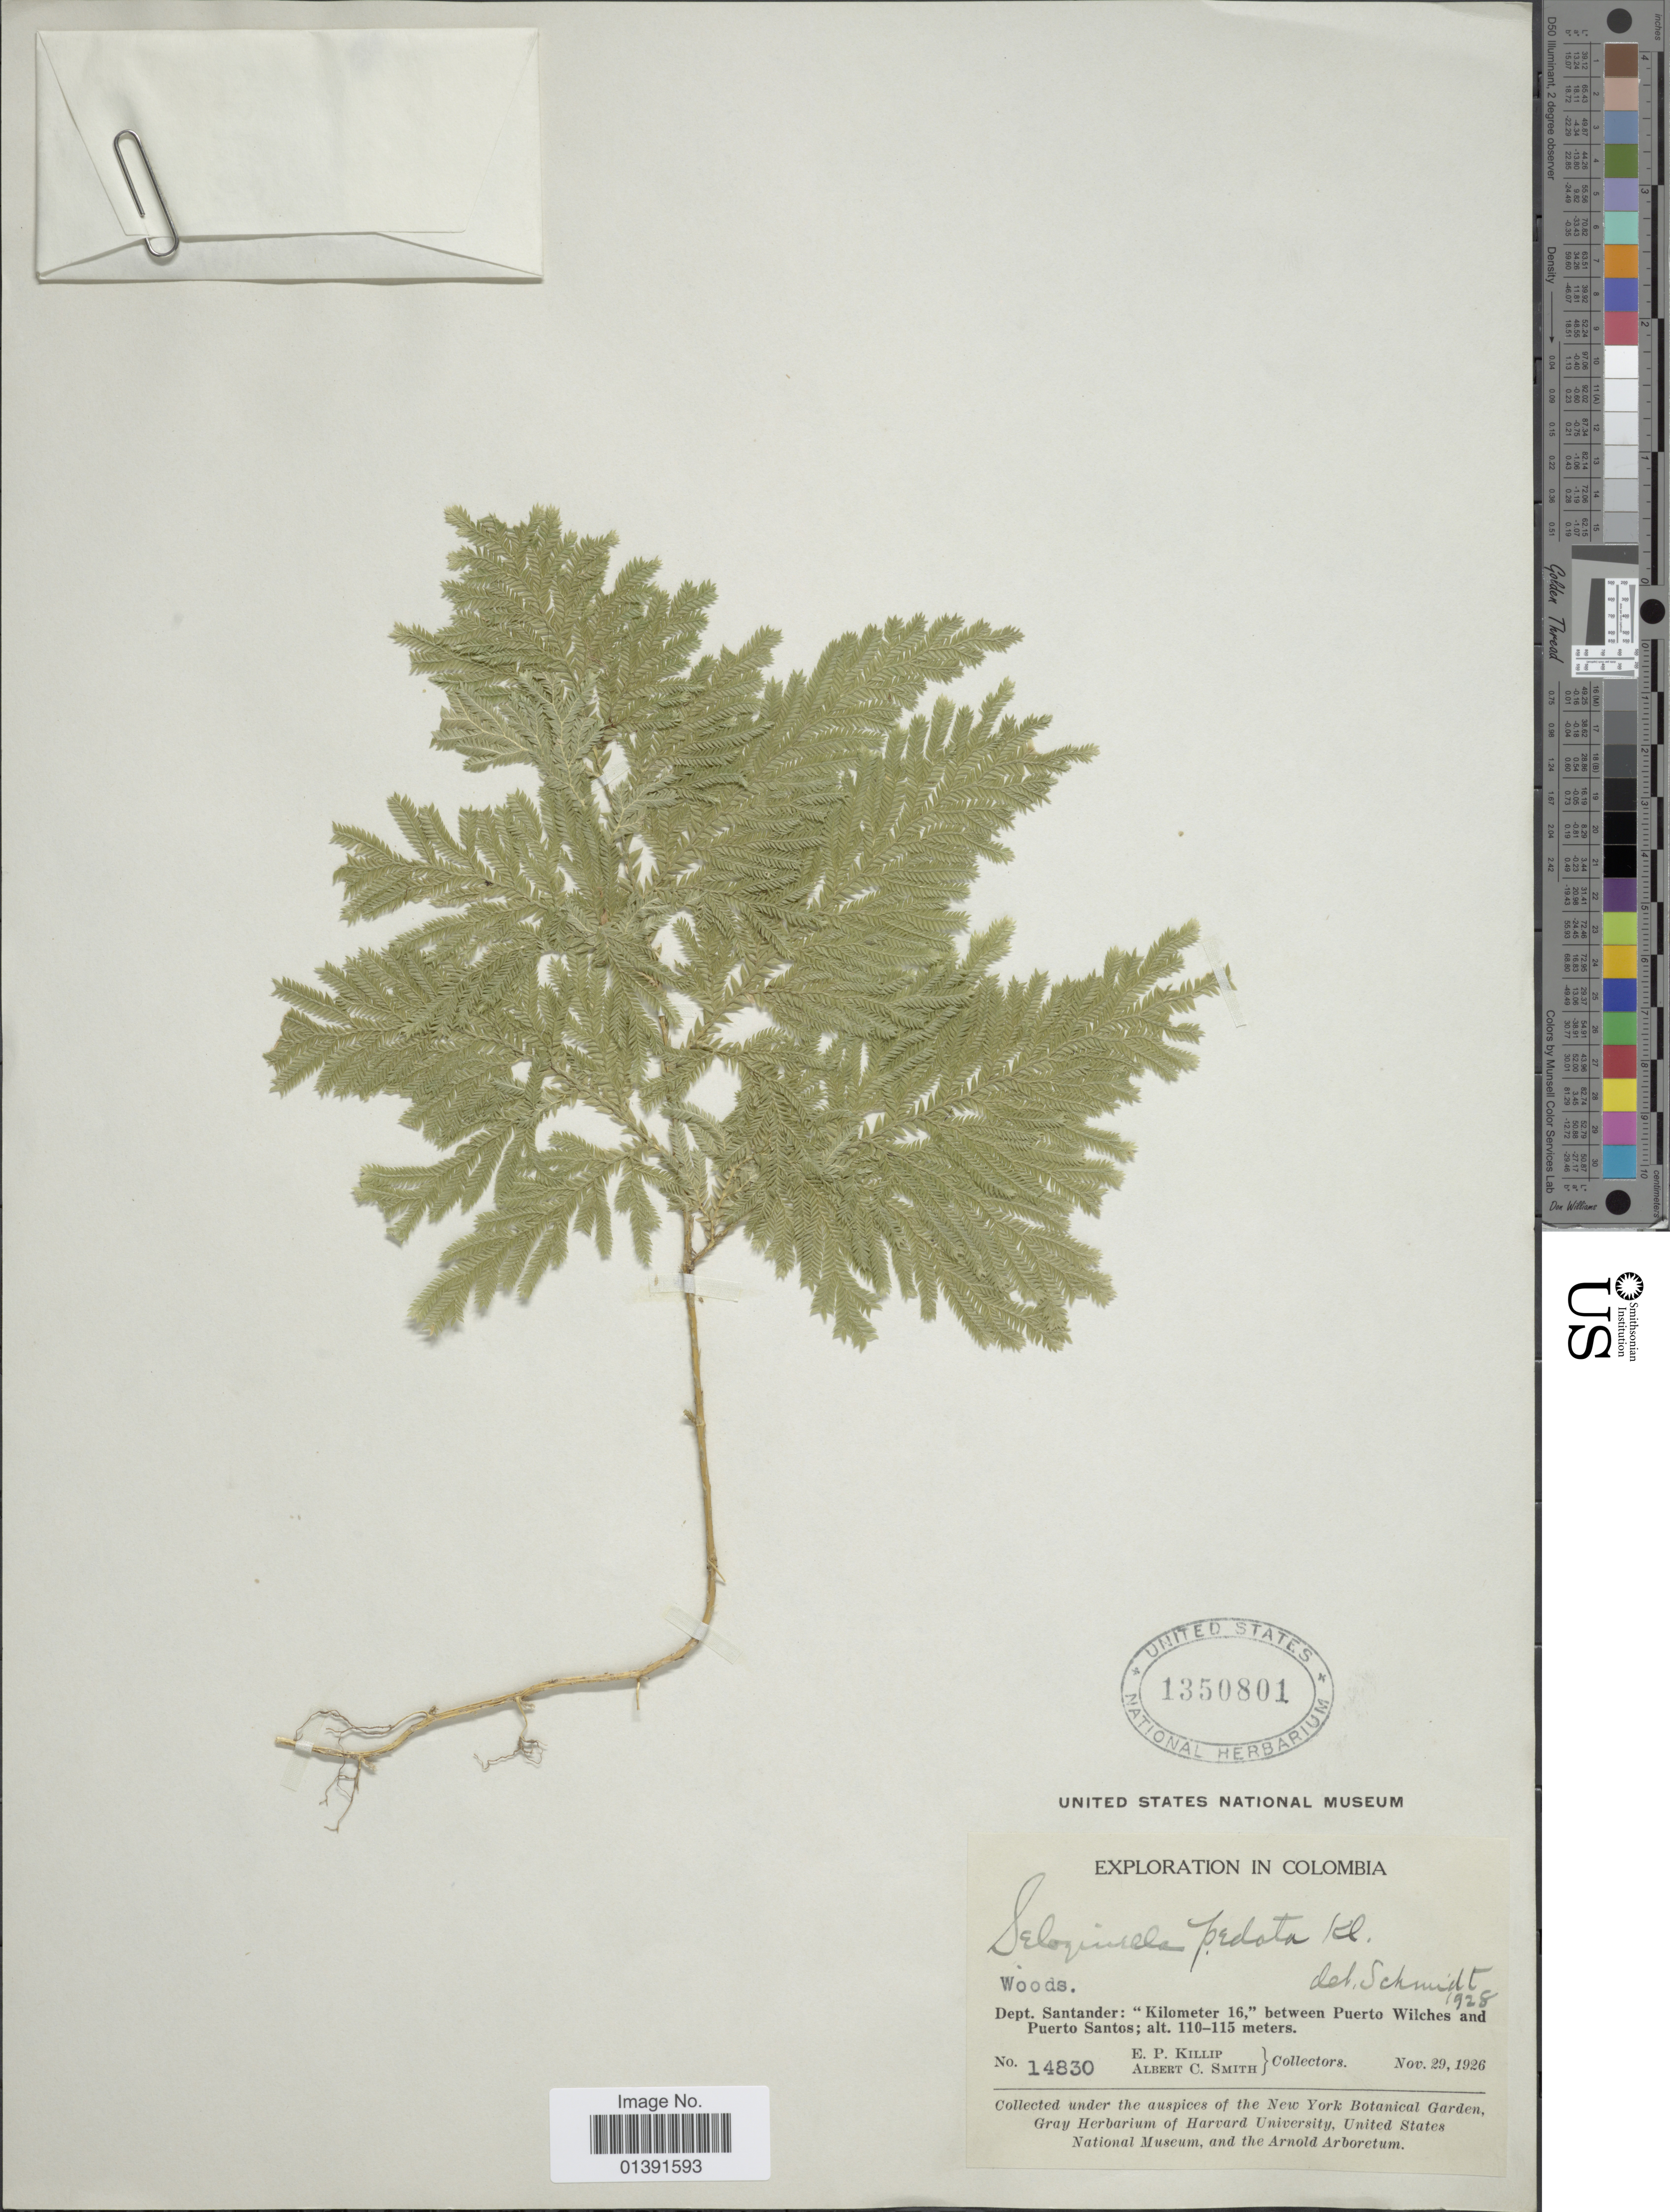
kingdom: Plantae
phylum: Tracheophyta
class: Lycopodiopsida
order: Selaginellales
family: Selaginellaceae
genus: Selaginella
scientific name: Selaginella pedata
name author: Klotzsch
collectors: E. P. Killip & A. C. Smith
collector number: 14830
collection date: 1926-11-29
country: Colombia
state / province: Santander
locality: Kilometer 16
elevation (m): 110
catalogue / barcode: US 1350801